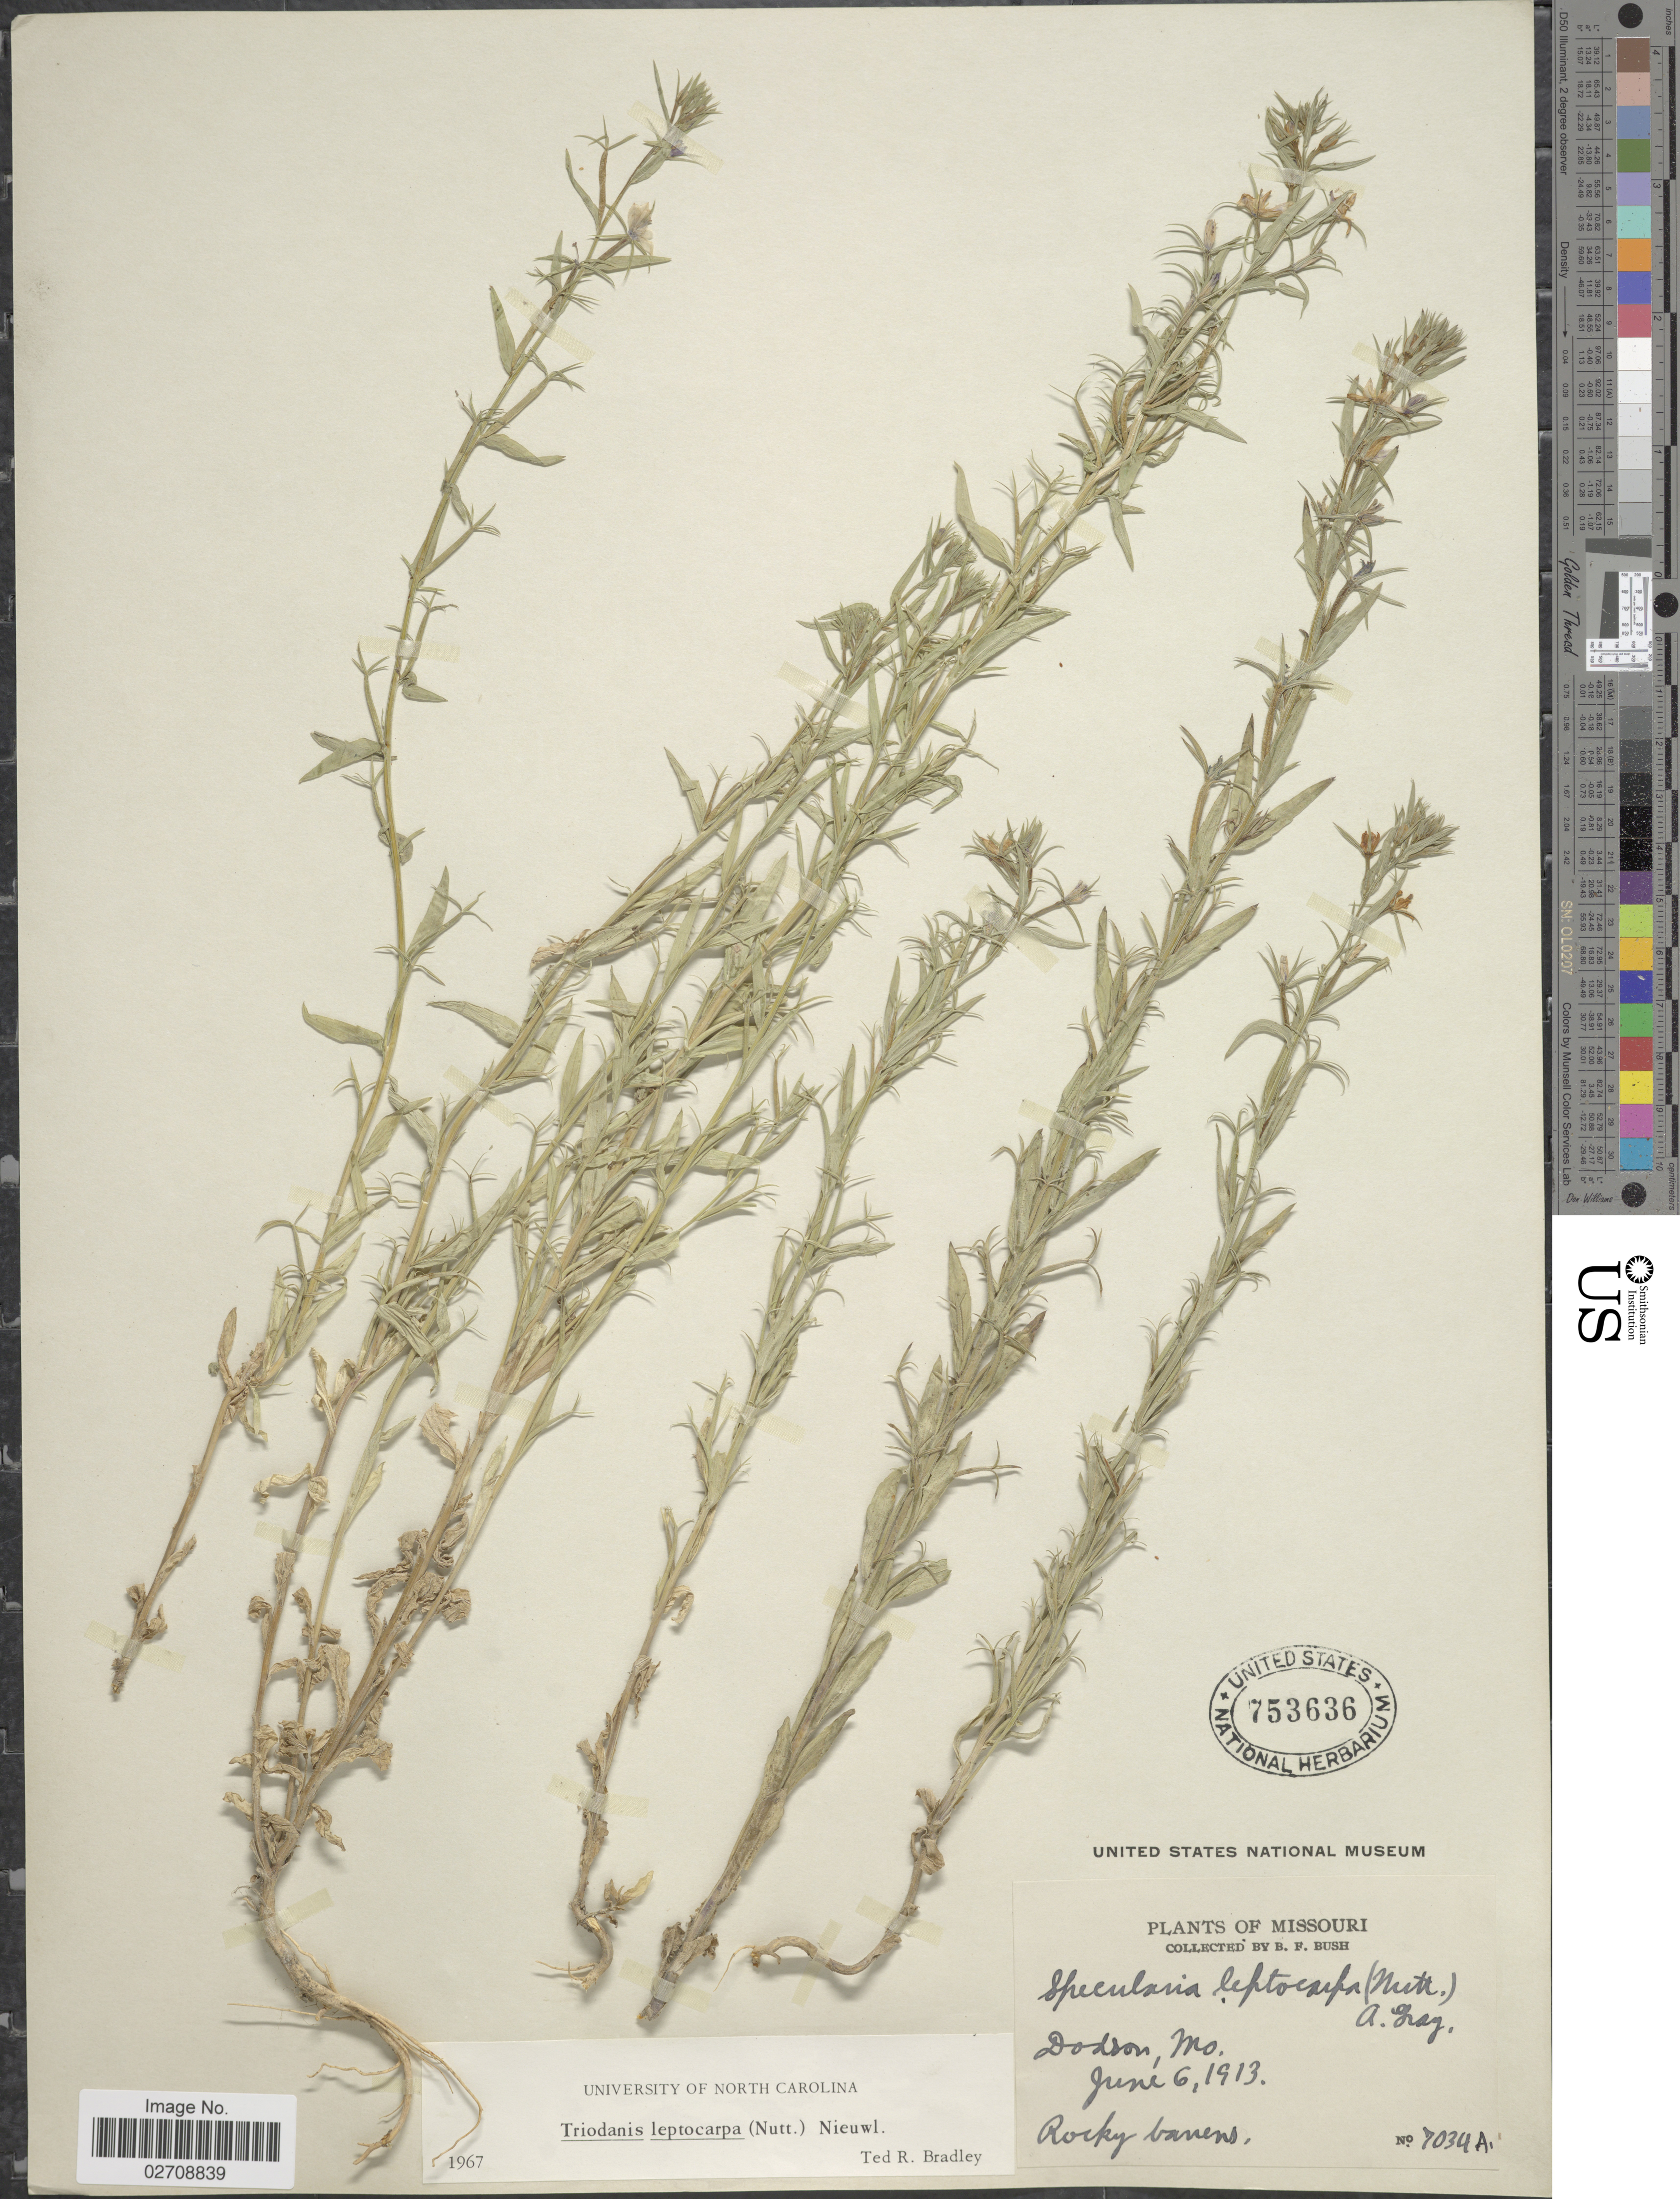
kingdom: Plantae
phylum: Tracheophyta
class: Magnoliopsida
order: Asterales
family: Campanulaceae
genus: Triodanis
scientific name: Triodanis leptocarpa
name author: Nieuwl.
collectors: B. F. Bush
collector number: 7034A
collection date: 1913-06-06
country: United States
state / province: Missouri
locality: Dodson, Mo.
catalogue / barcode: US 753636